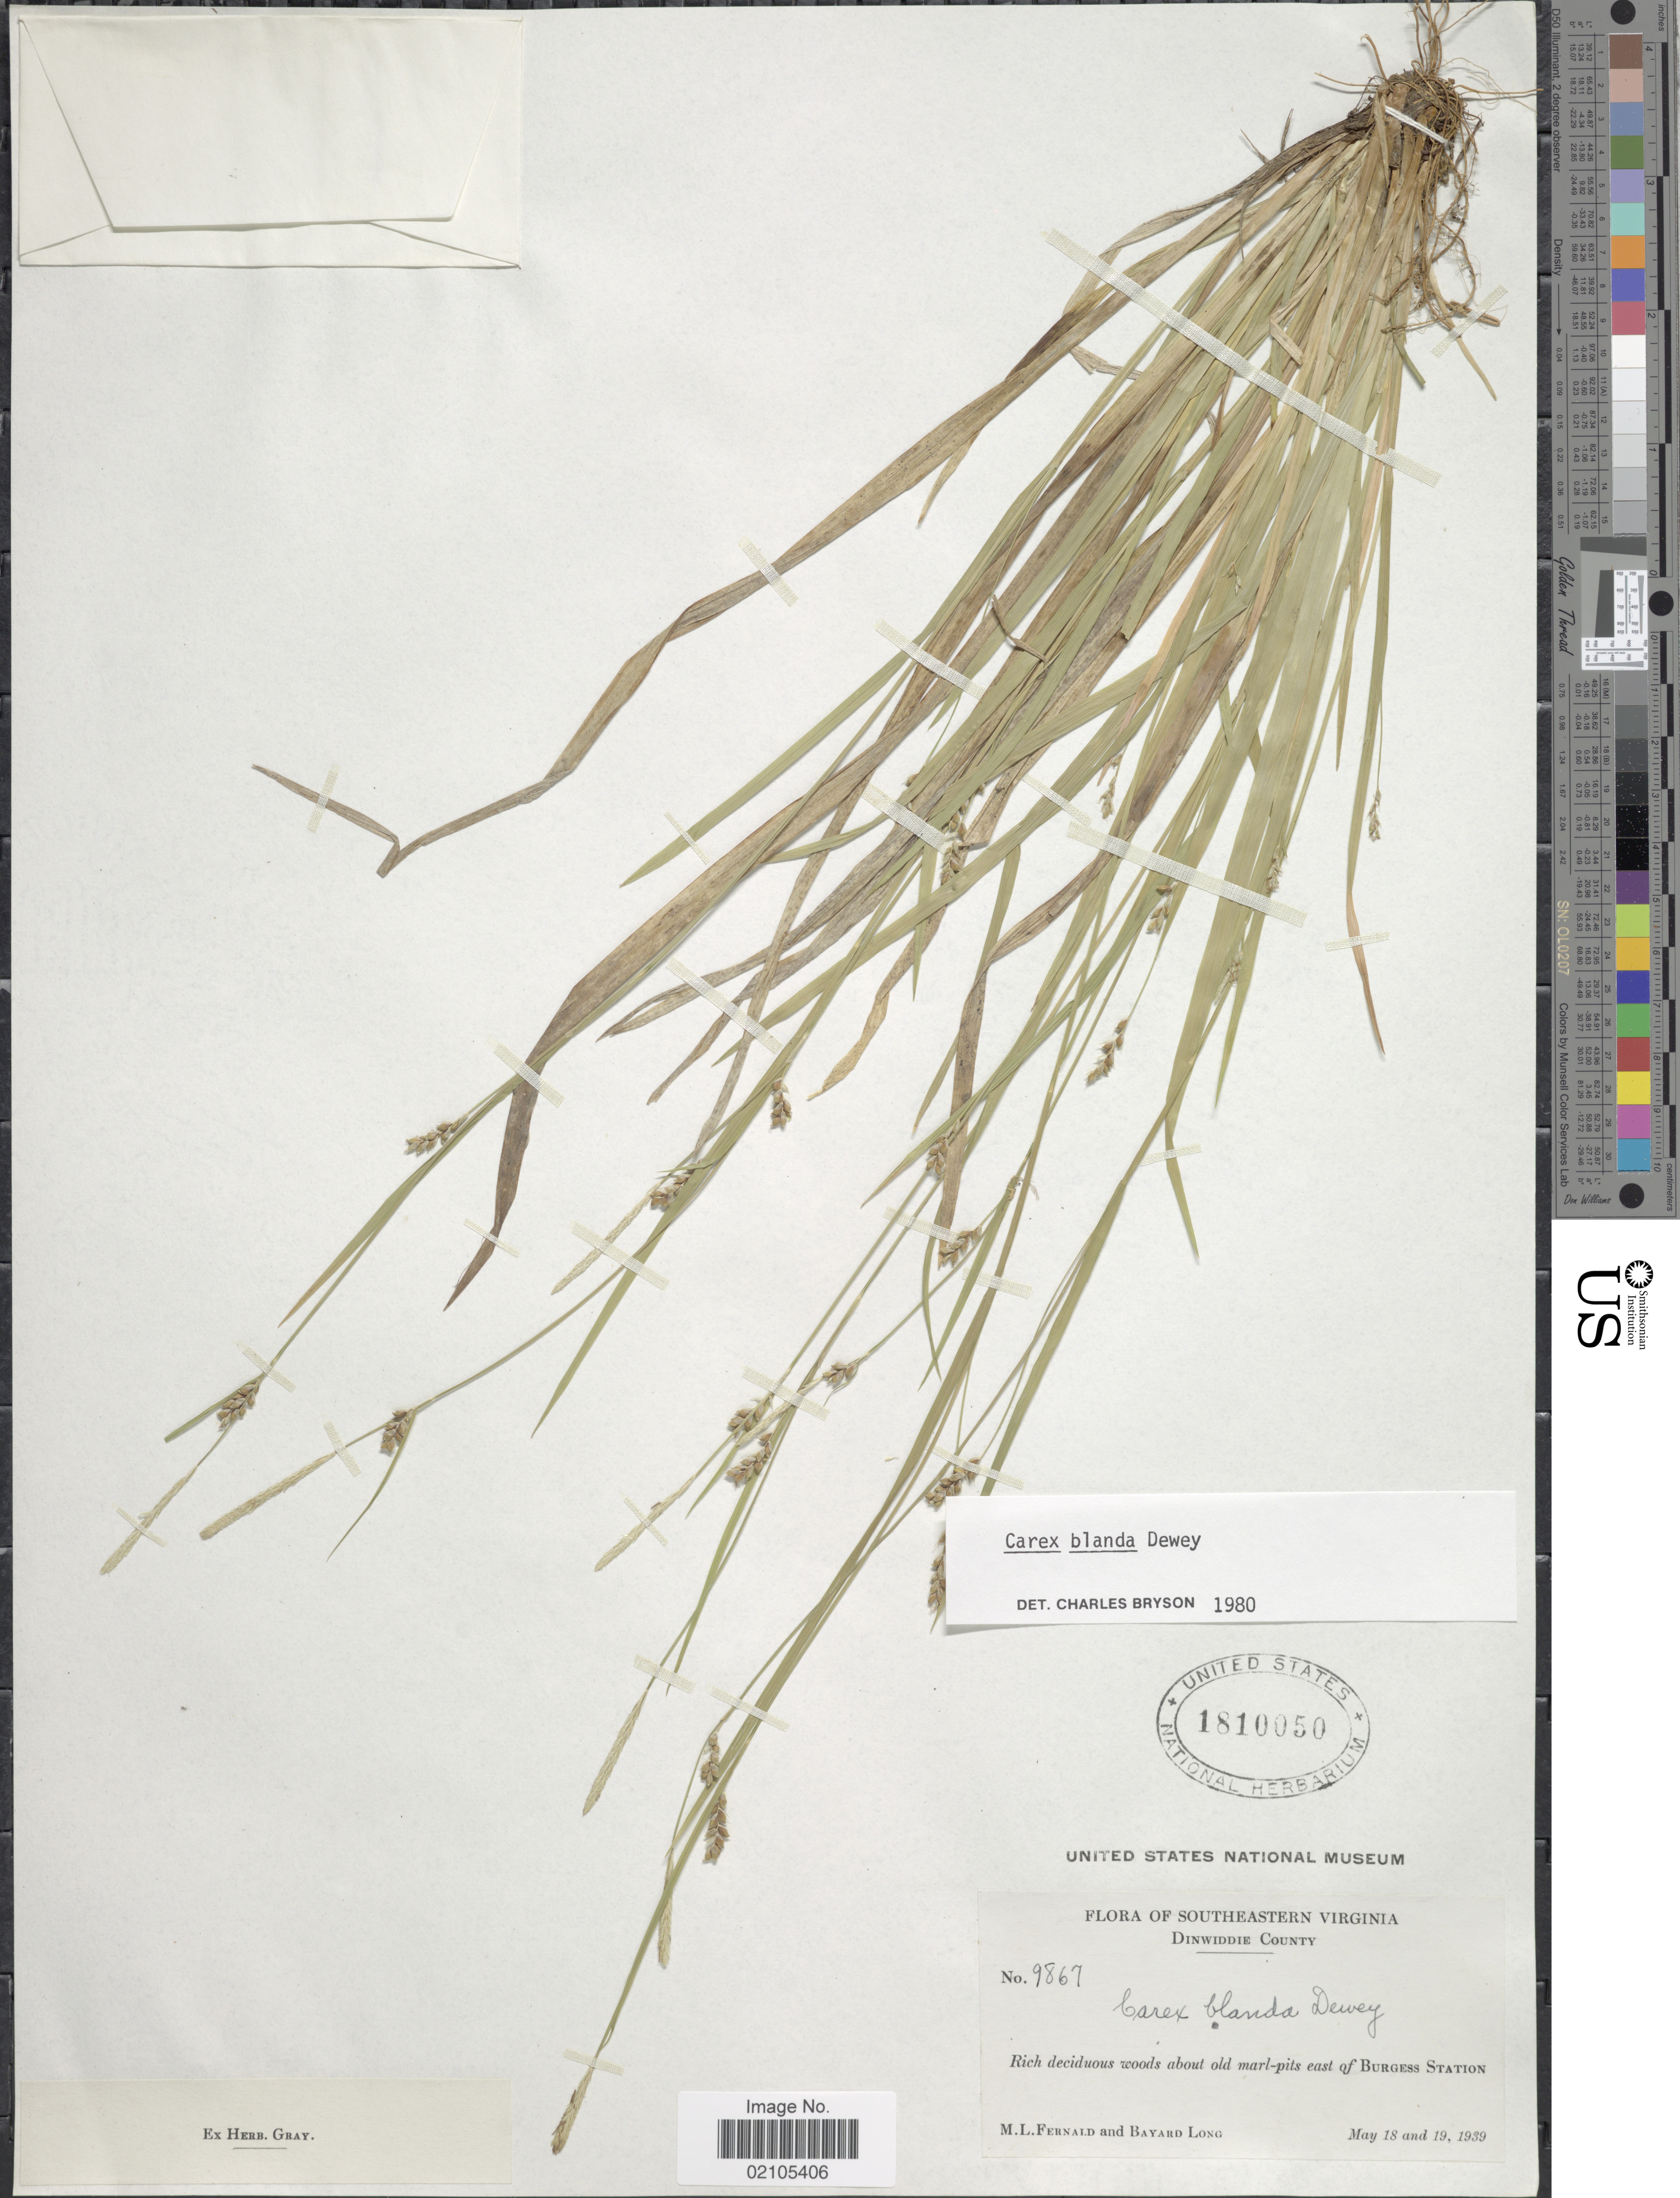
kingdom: Plantae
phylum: Tracheophyta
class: Liliopsida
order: Poales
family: Cyperaceae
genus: Carex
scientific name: Carex blanda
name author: Dewey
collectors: M. L. Fernald & B. Long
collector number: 9867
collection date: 1939-05-18/1939-05-19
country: United States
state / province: Virginia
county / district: Dinwiddie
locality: Southeastern Virginia. Dinwiddie County. Rich deciduous woods about old marl-pits east of Burgess Station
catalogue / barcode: US 1810050